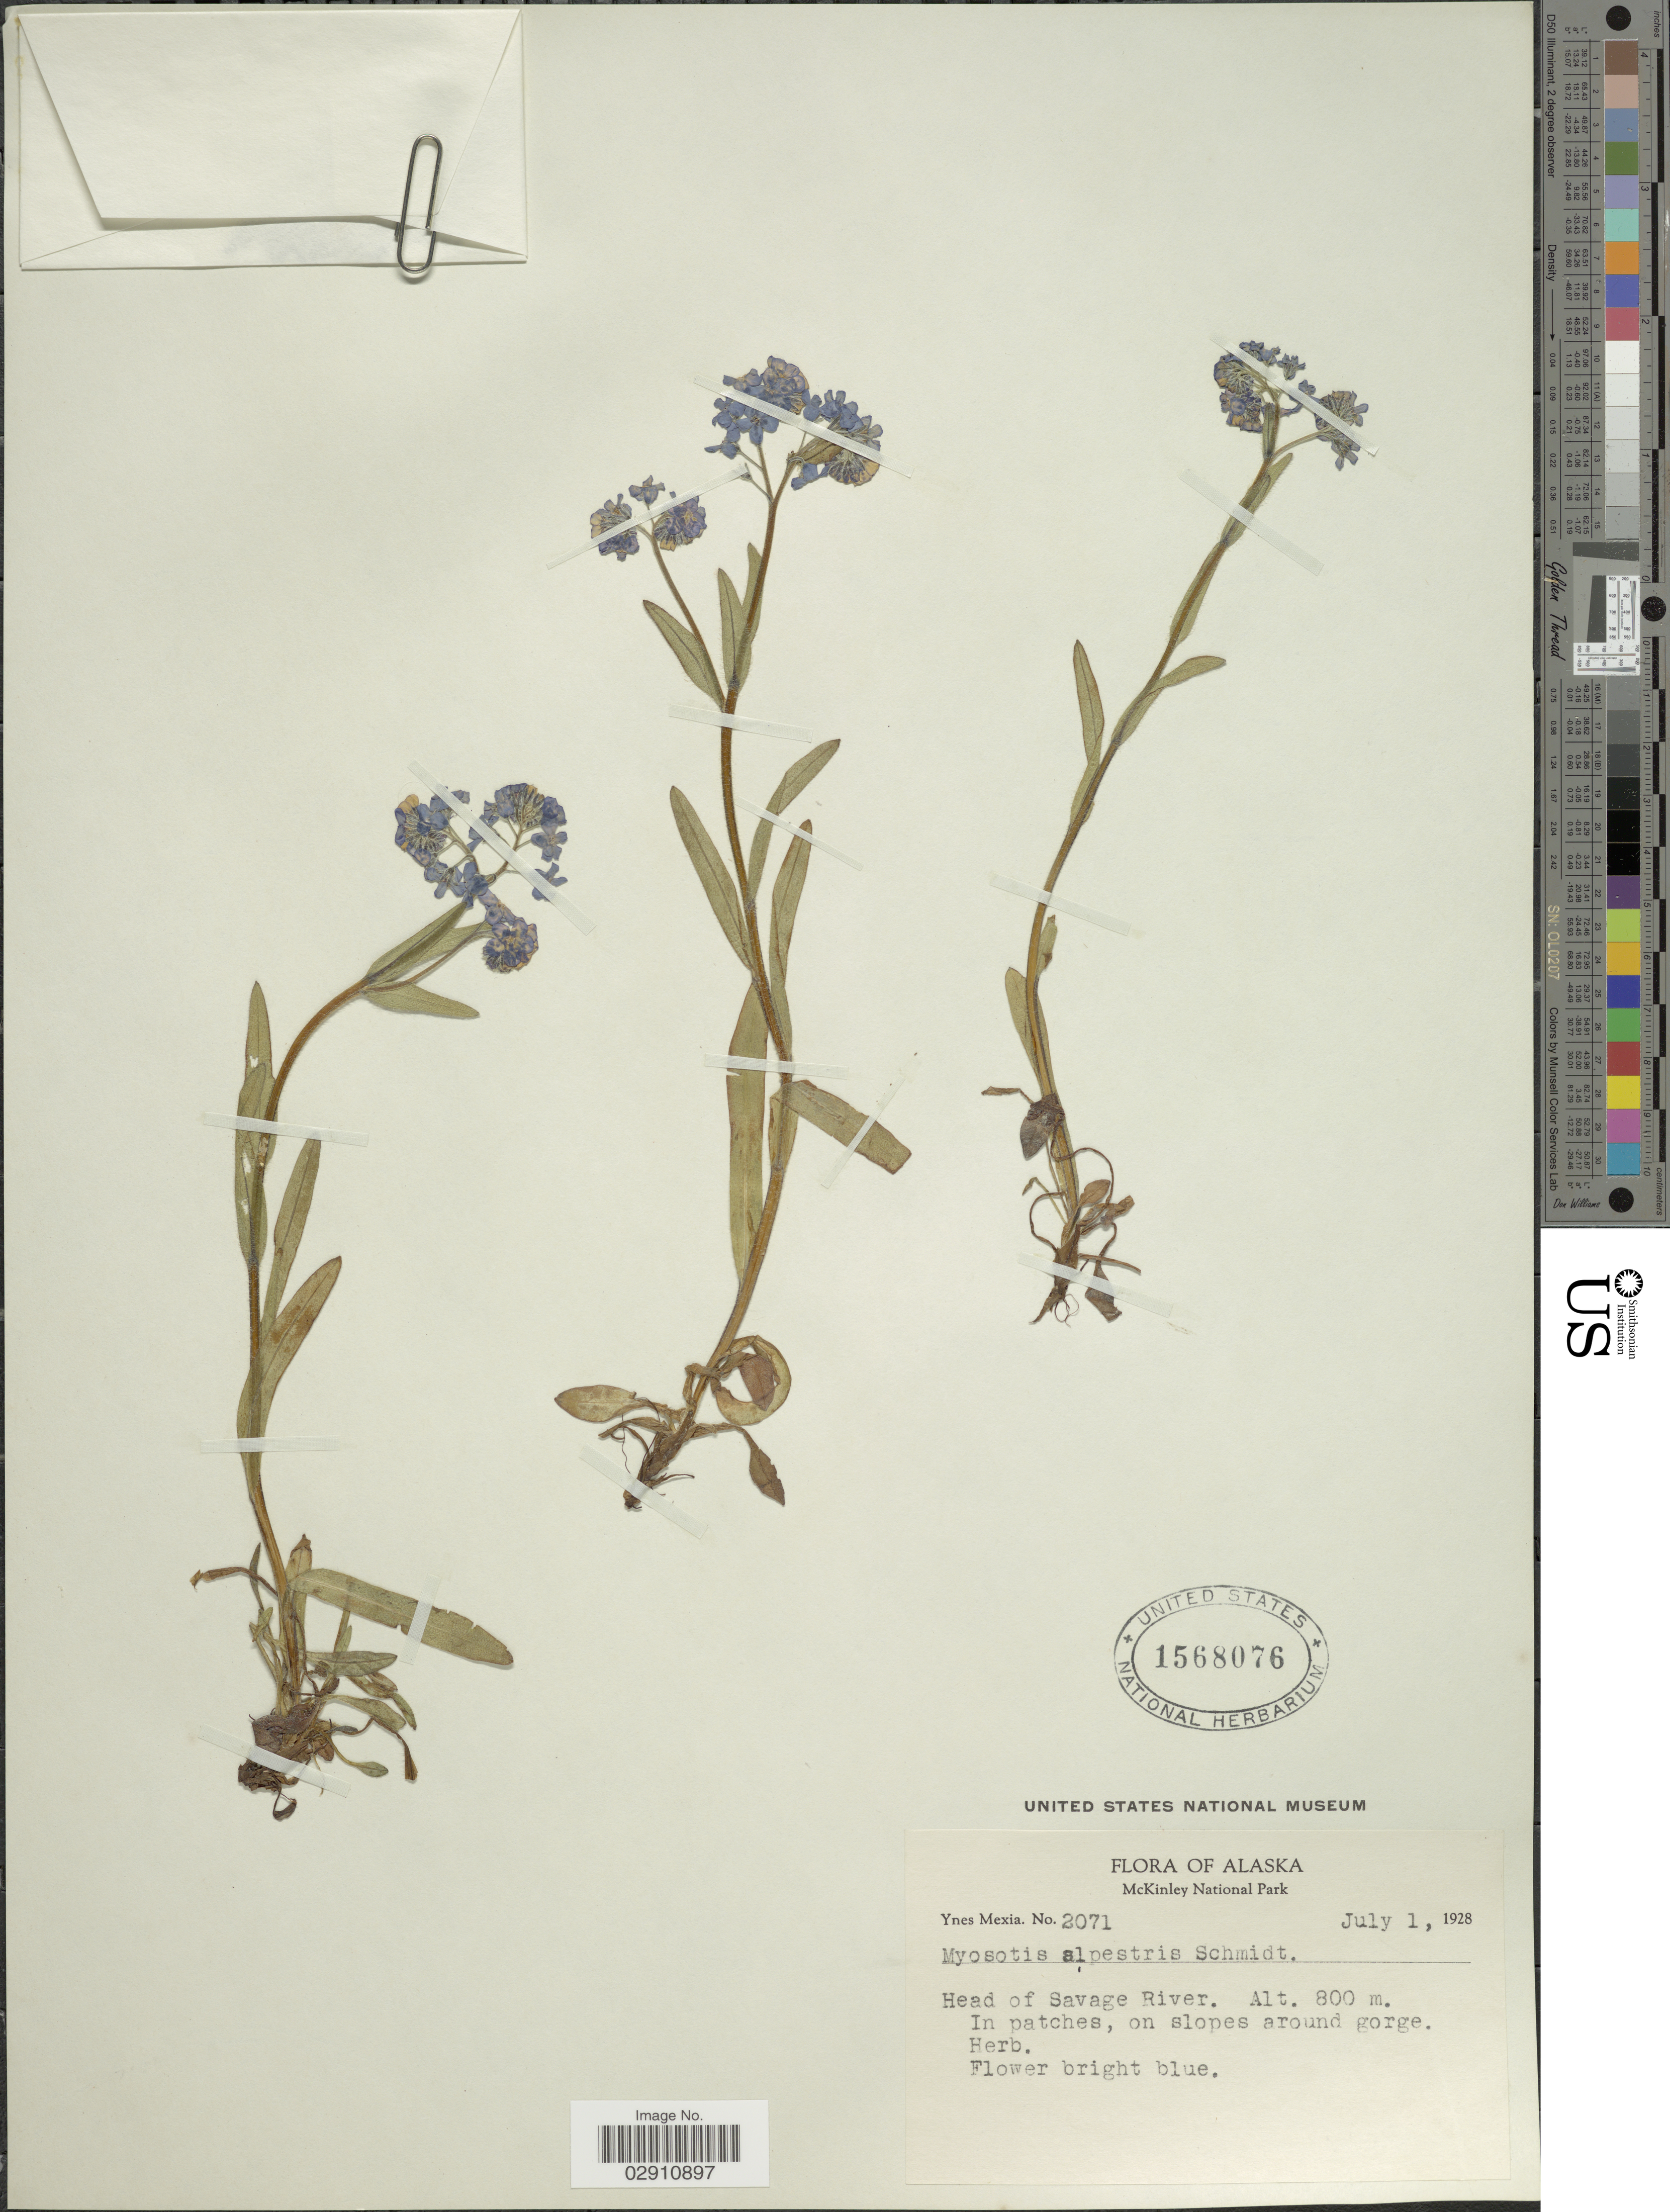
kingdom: Plantae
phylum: Tracheophyta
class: Magnoliopsida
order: Boraginales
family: Boraginaceae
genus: Myosotis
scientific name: Myosotis alpestris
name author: F.W. Schmidt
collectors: Y. Mexia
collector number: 2071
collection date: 1928-07-01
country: United States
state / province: Alaska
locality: McKinley National Park. Head of Savage River.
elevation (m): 800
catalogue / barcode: US 1568076